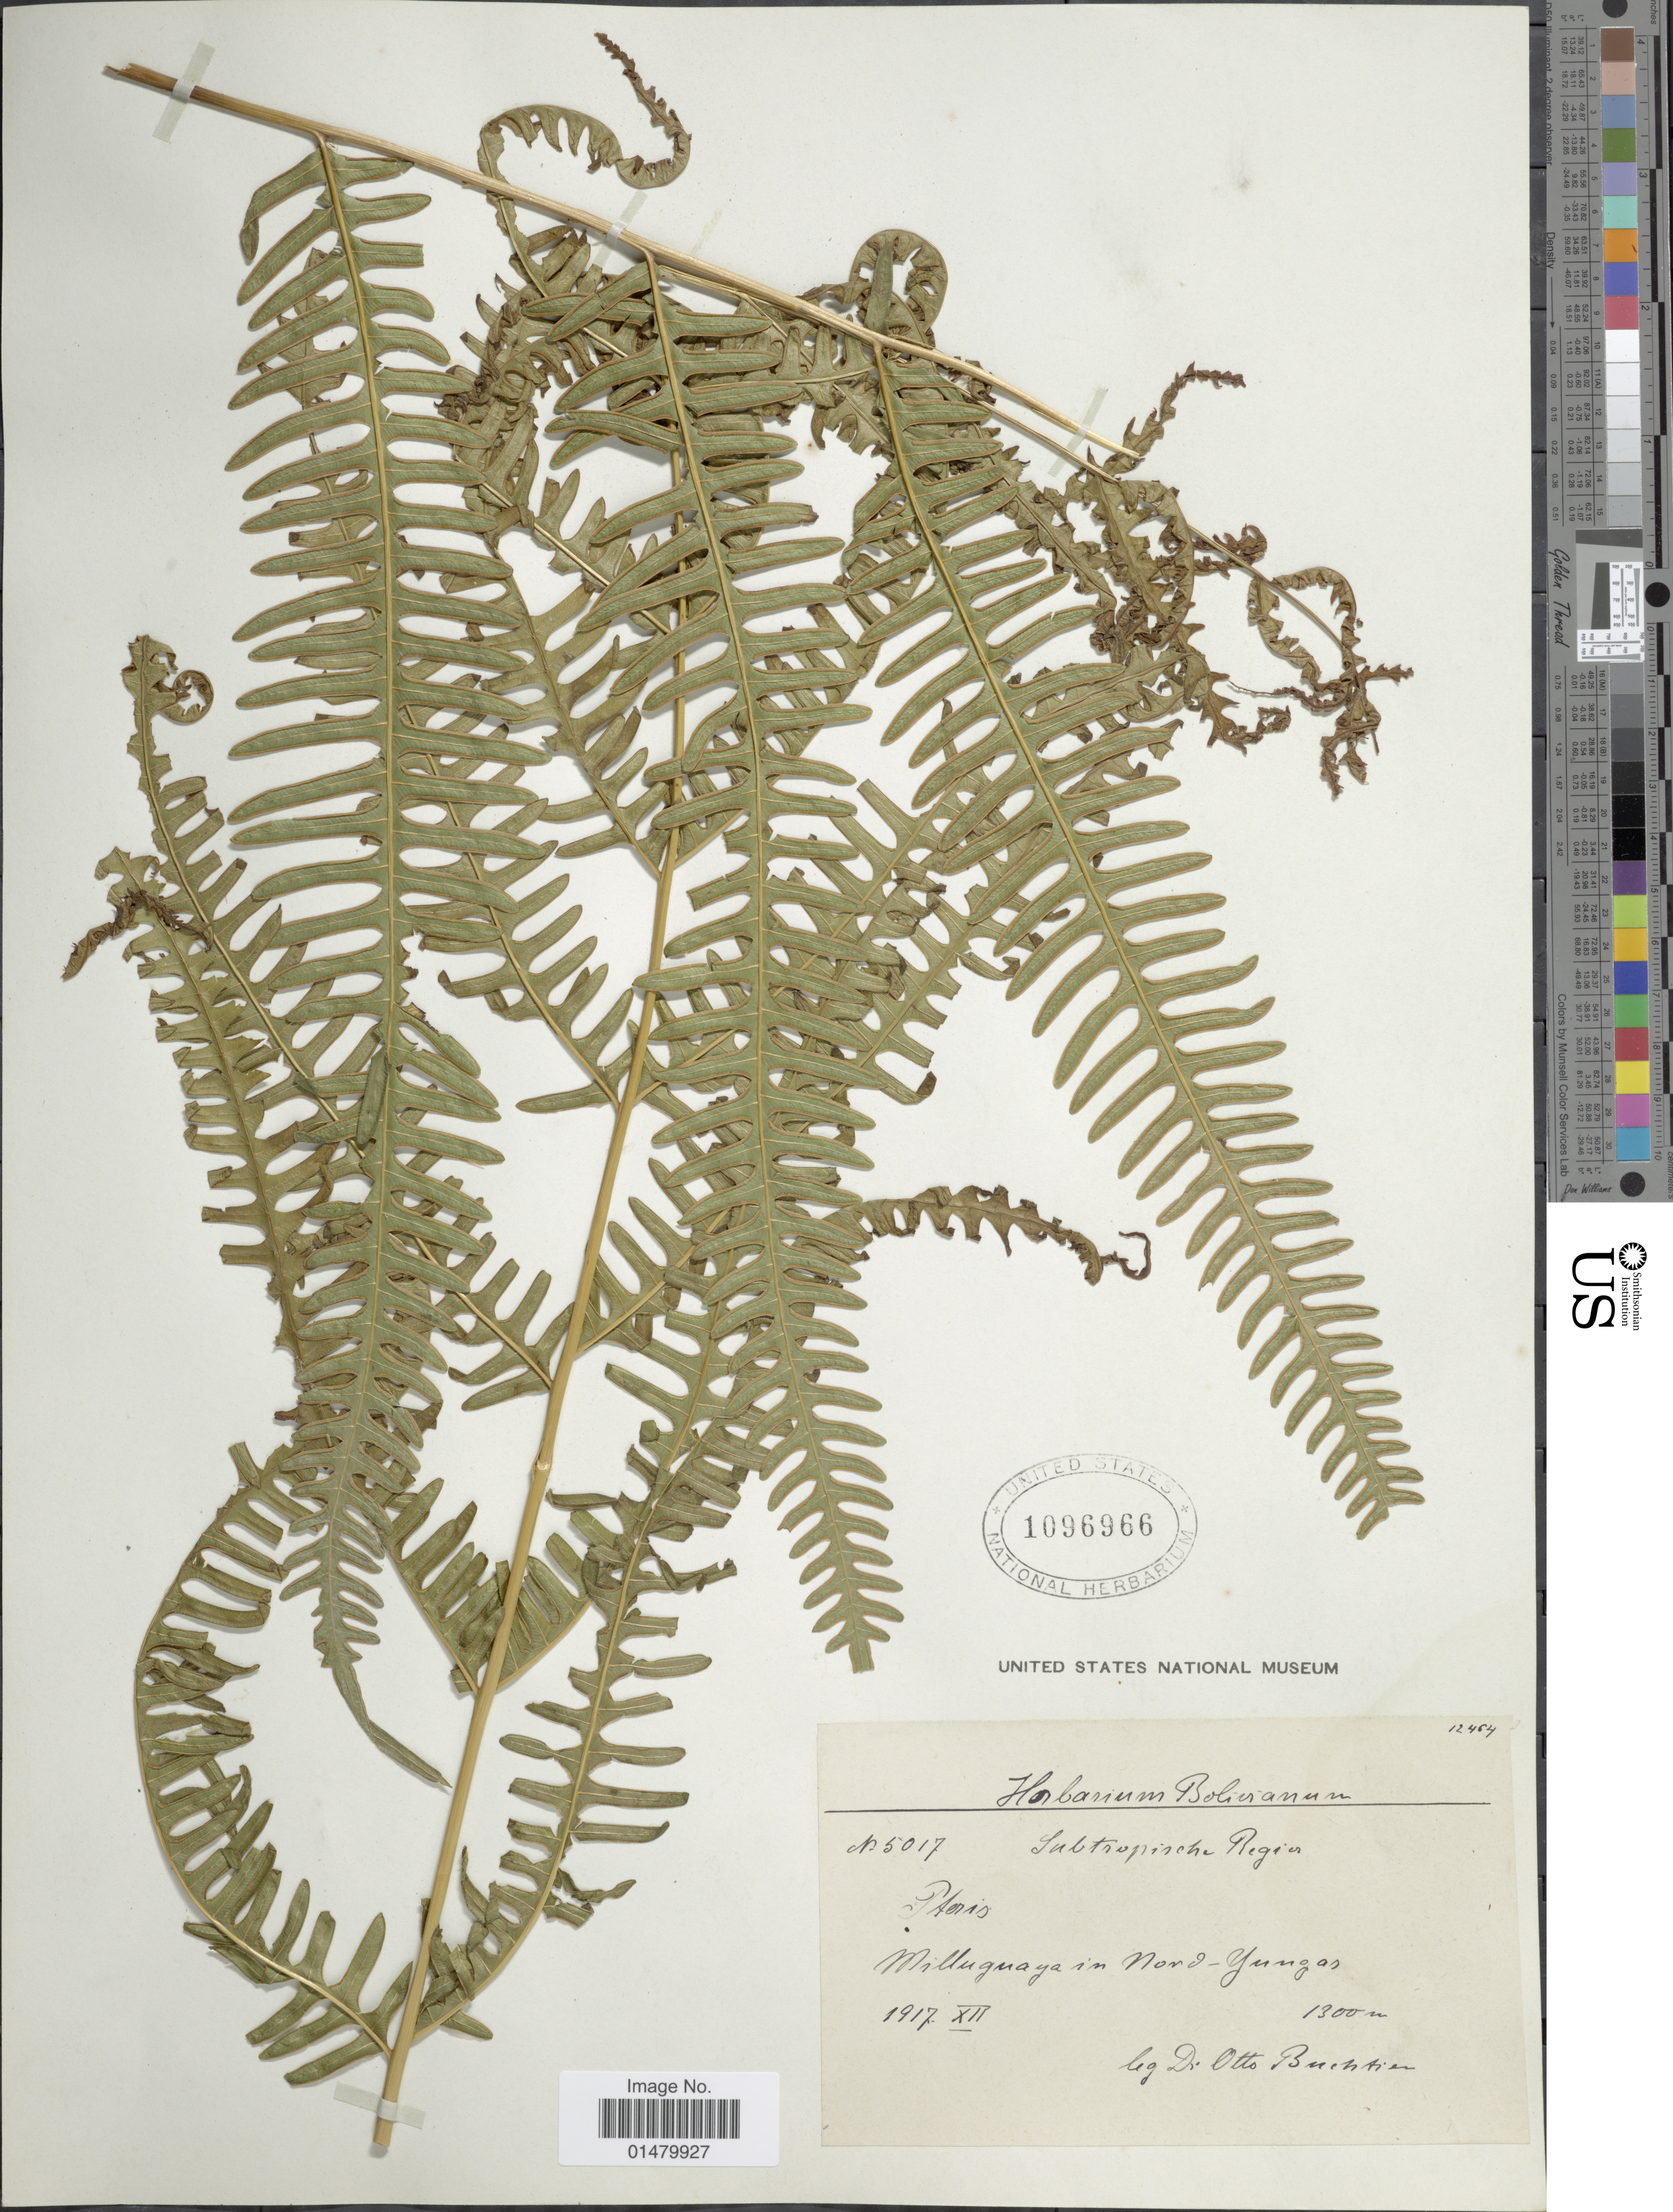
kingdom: Plantae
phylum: Tracheophyta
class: Polypodiopsida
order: Polypodiales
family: Pteridaceae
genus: Pteris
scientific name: Pteris quadriaurita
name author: Retz.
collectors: O. Buchtien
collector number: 12464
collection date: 1917-12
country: Bolivia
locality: Milluguaya in Nord-Yungas.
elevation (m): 1300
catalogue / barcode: US 1096966